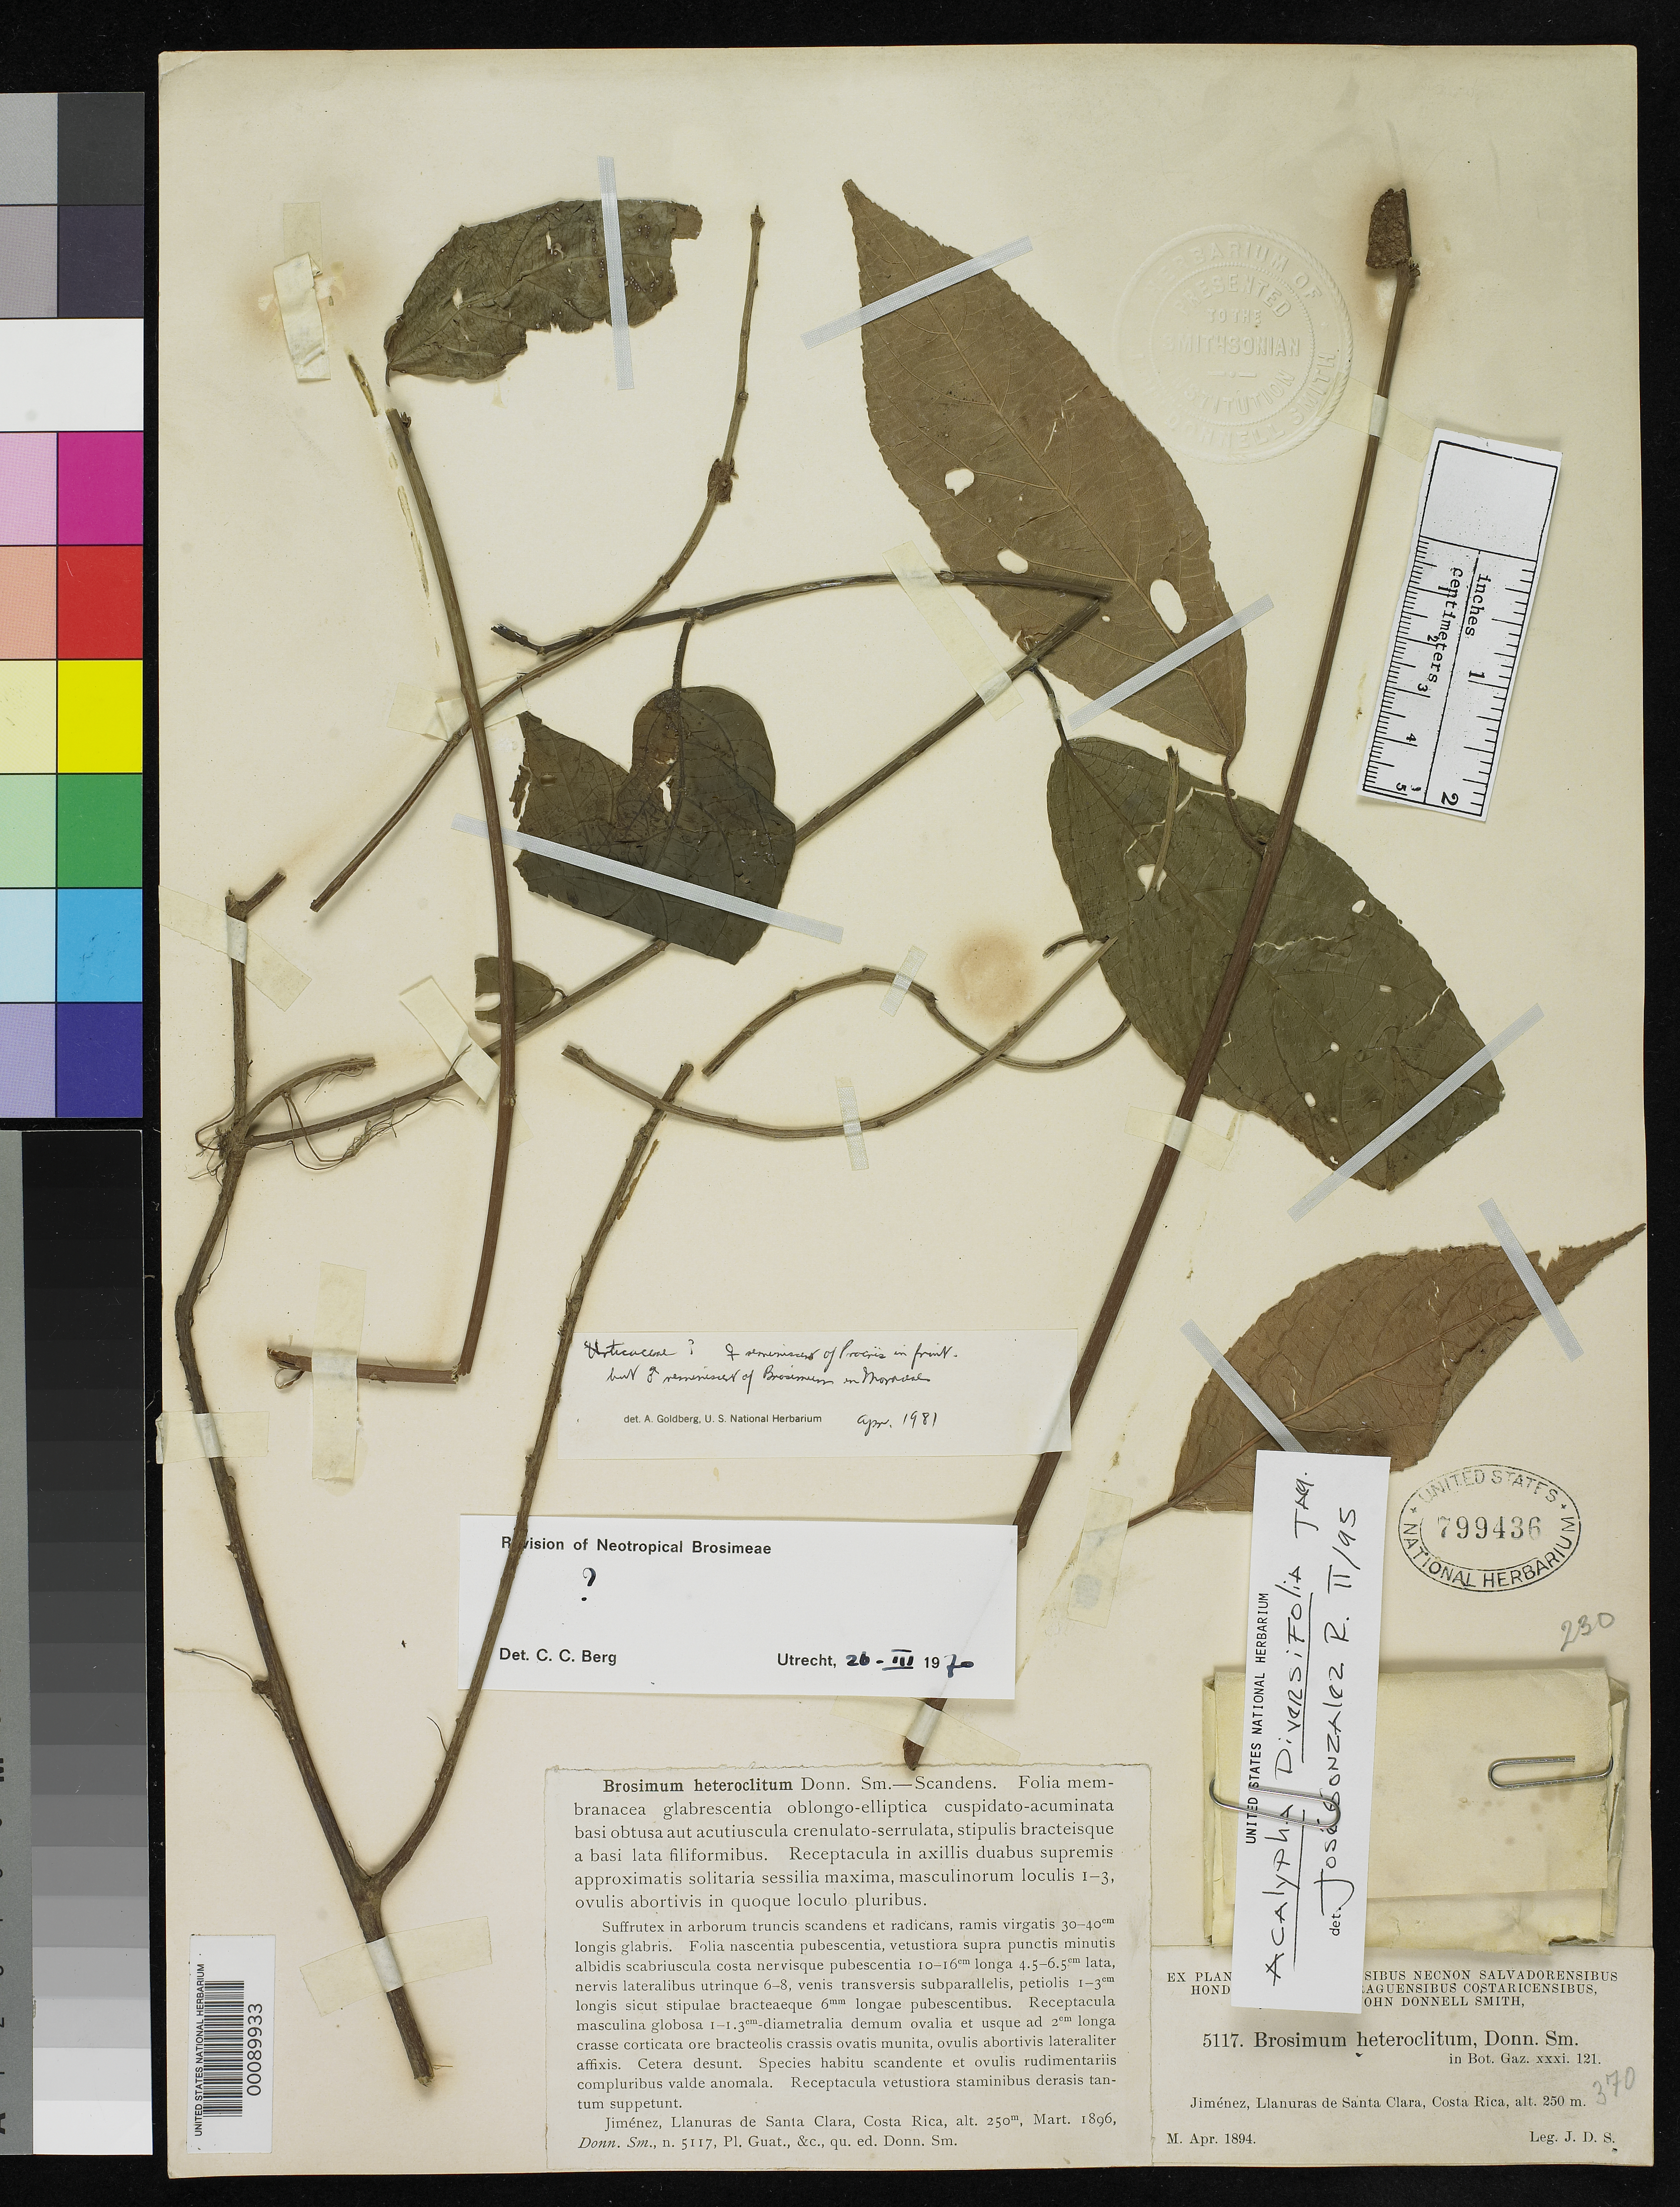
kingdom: Plantae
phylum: Tracheophyta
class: Magnoliopsida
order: Rosales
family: Moraceae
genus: Brosimum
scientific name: Brosimum heteroclitum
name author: Donn. Sm.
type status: Type Collection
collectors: J. Donnell Smith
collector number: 5117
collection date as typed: Apr 1894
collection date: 1894-04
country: Costa Rica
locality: Jimenez, Llanuras de Santa Clara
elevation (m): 250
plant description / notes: This specimen, received from the John Donnell Smith herbarium, is presumably the holotype but protologue (mis?) cites collection date as Mar. 1896; both duplicates at US bear collection dates of Apr. 1894.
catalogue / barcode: US 799436